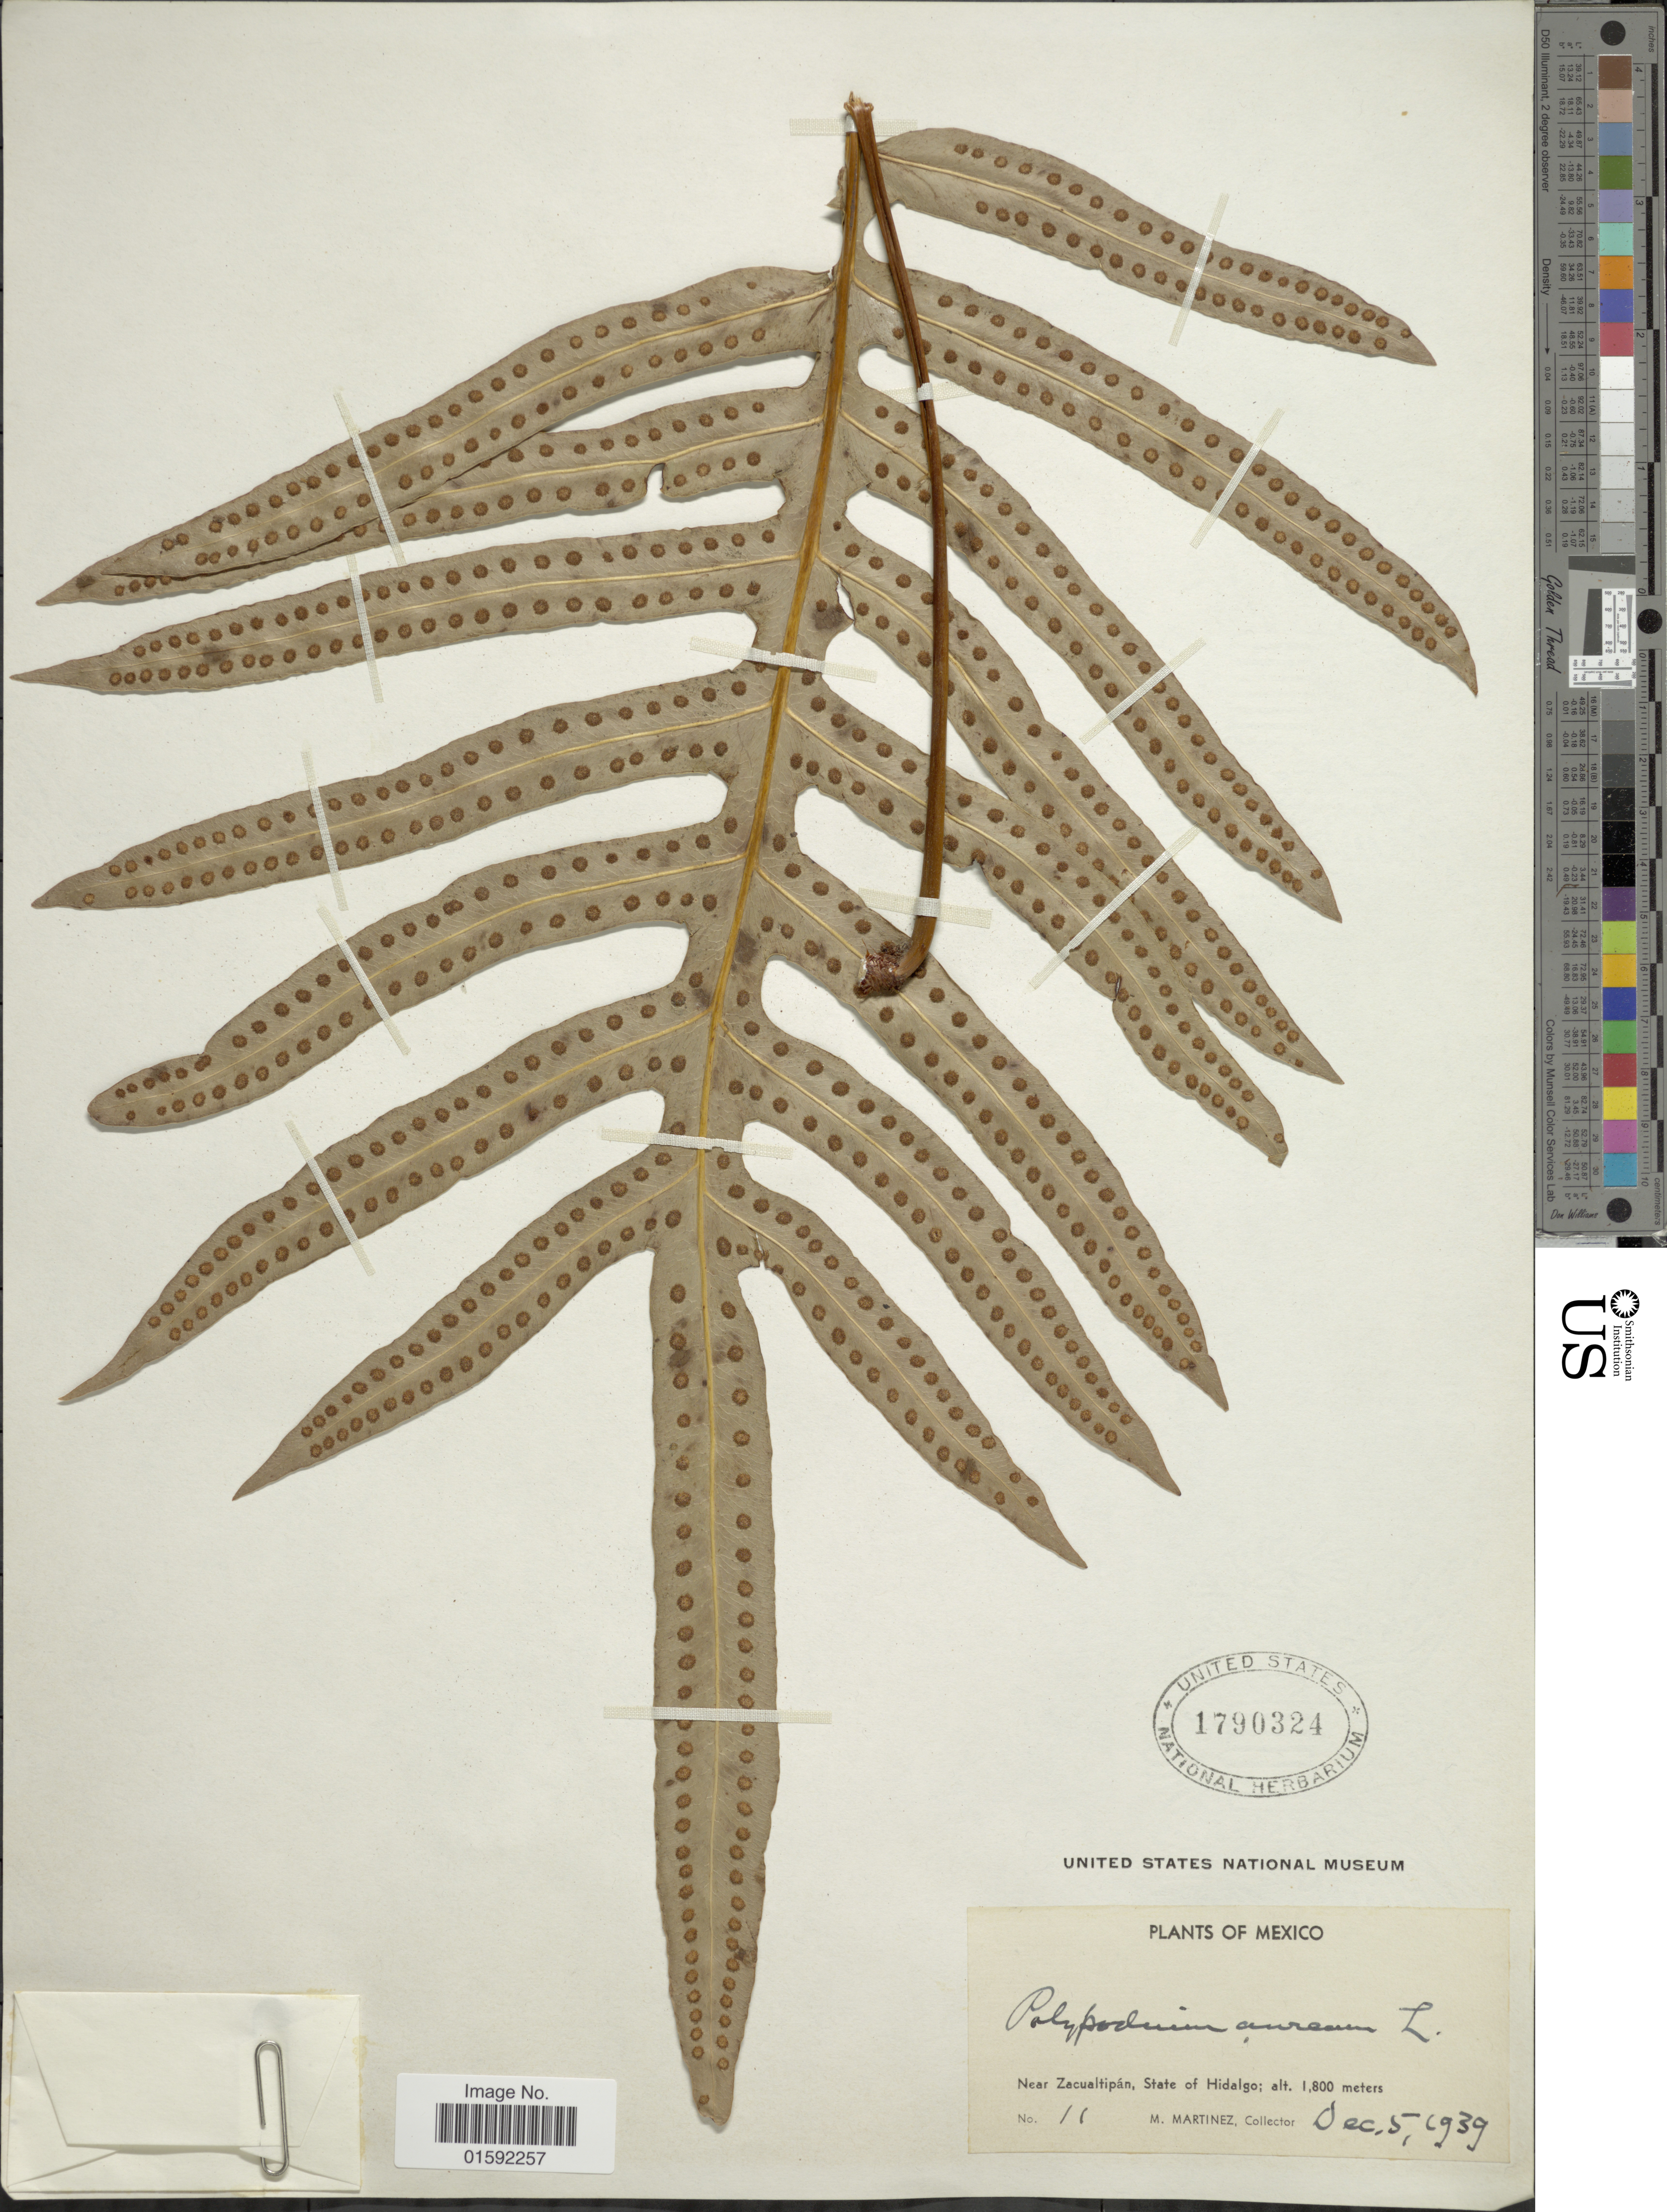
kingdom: Plantae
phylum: Tracheophyta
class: Polypodiopsida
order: Polypodiales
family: Polypodiaceae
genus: Phlebodium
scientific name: Phlebodium pseudoaureum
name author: (Cav.) Lellinger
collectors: M. Martinez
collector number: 11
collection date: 1939-12-05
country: Mexico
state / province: Hidalgo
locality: Mexico, Near Zacualtipán, State of Hidalgo.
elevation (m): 1800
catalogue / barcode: US 1790324